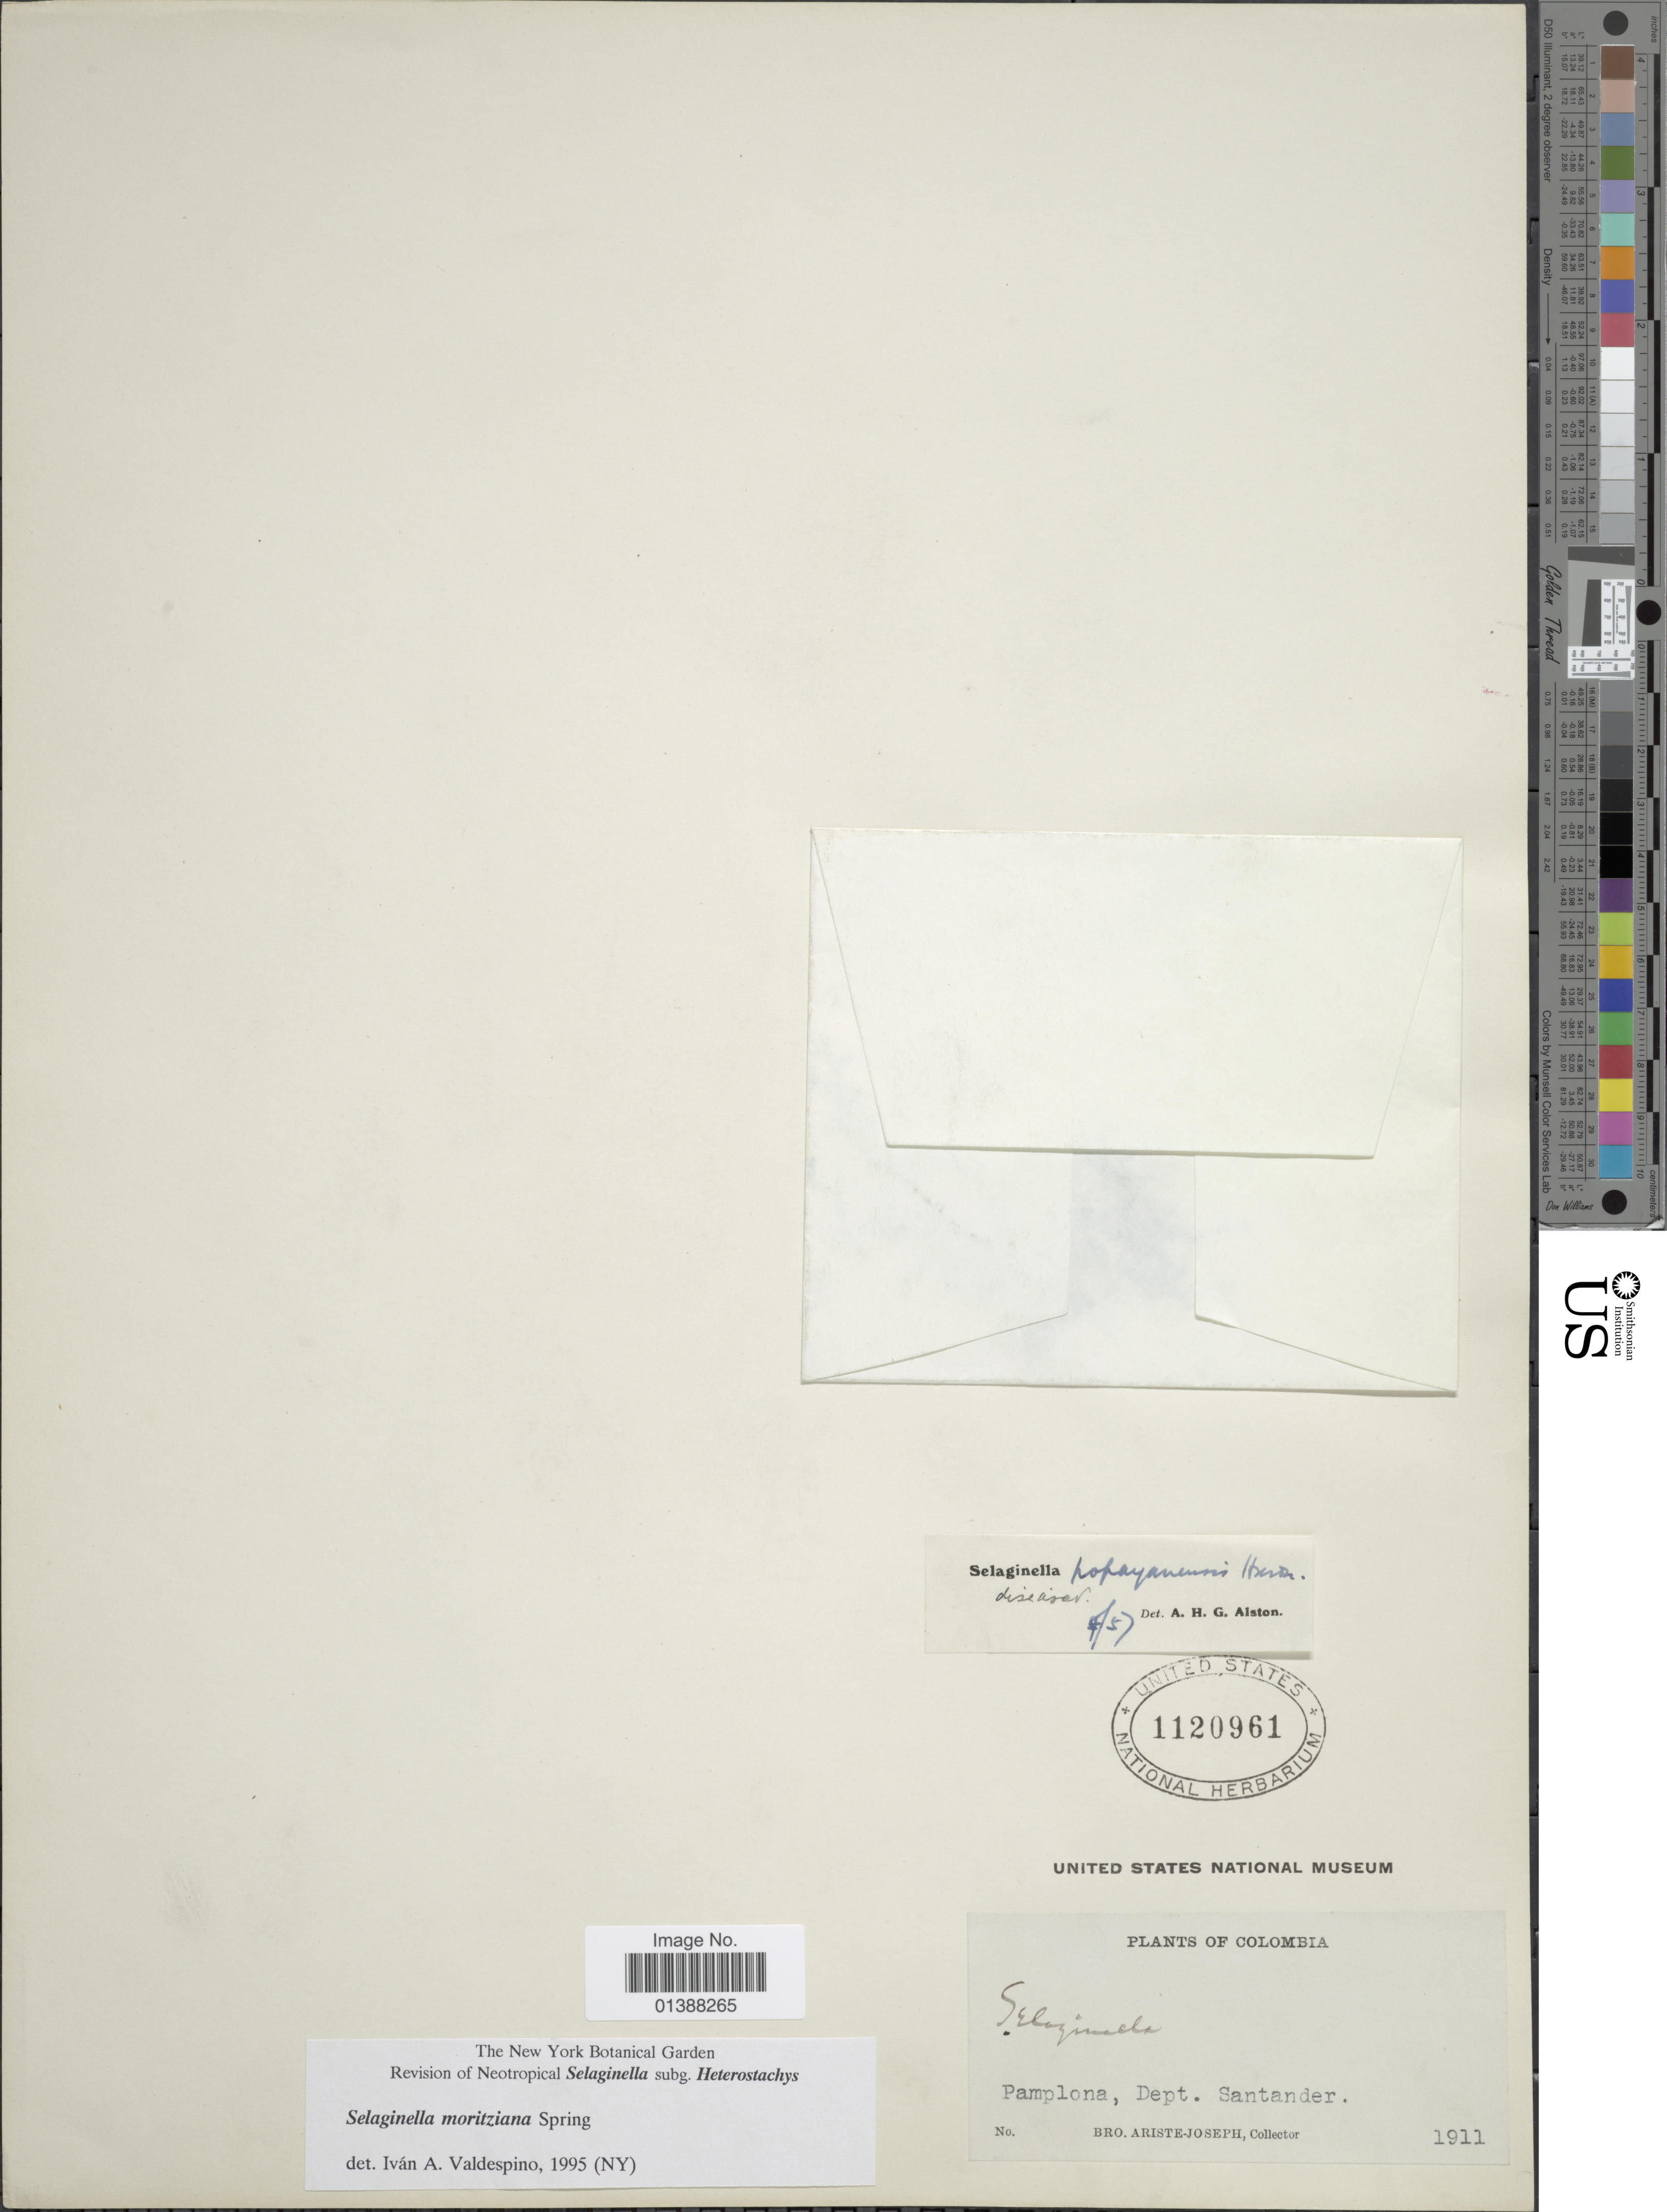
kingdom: Plantae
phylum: Tracheophyta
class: Lycopodiopsida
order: Selaginellales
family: Selaginellaceae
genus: Selaginella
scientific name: Selaginella moritziana var. moritziana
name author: Spring ex Klotzsch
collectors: Bro. Ariste-Joseph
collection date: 1911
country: Colombia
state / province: Santander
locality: Pamplona,Dept Santander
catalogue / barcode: US 1120961